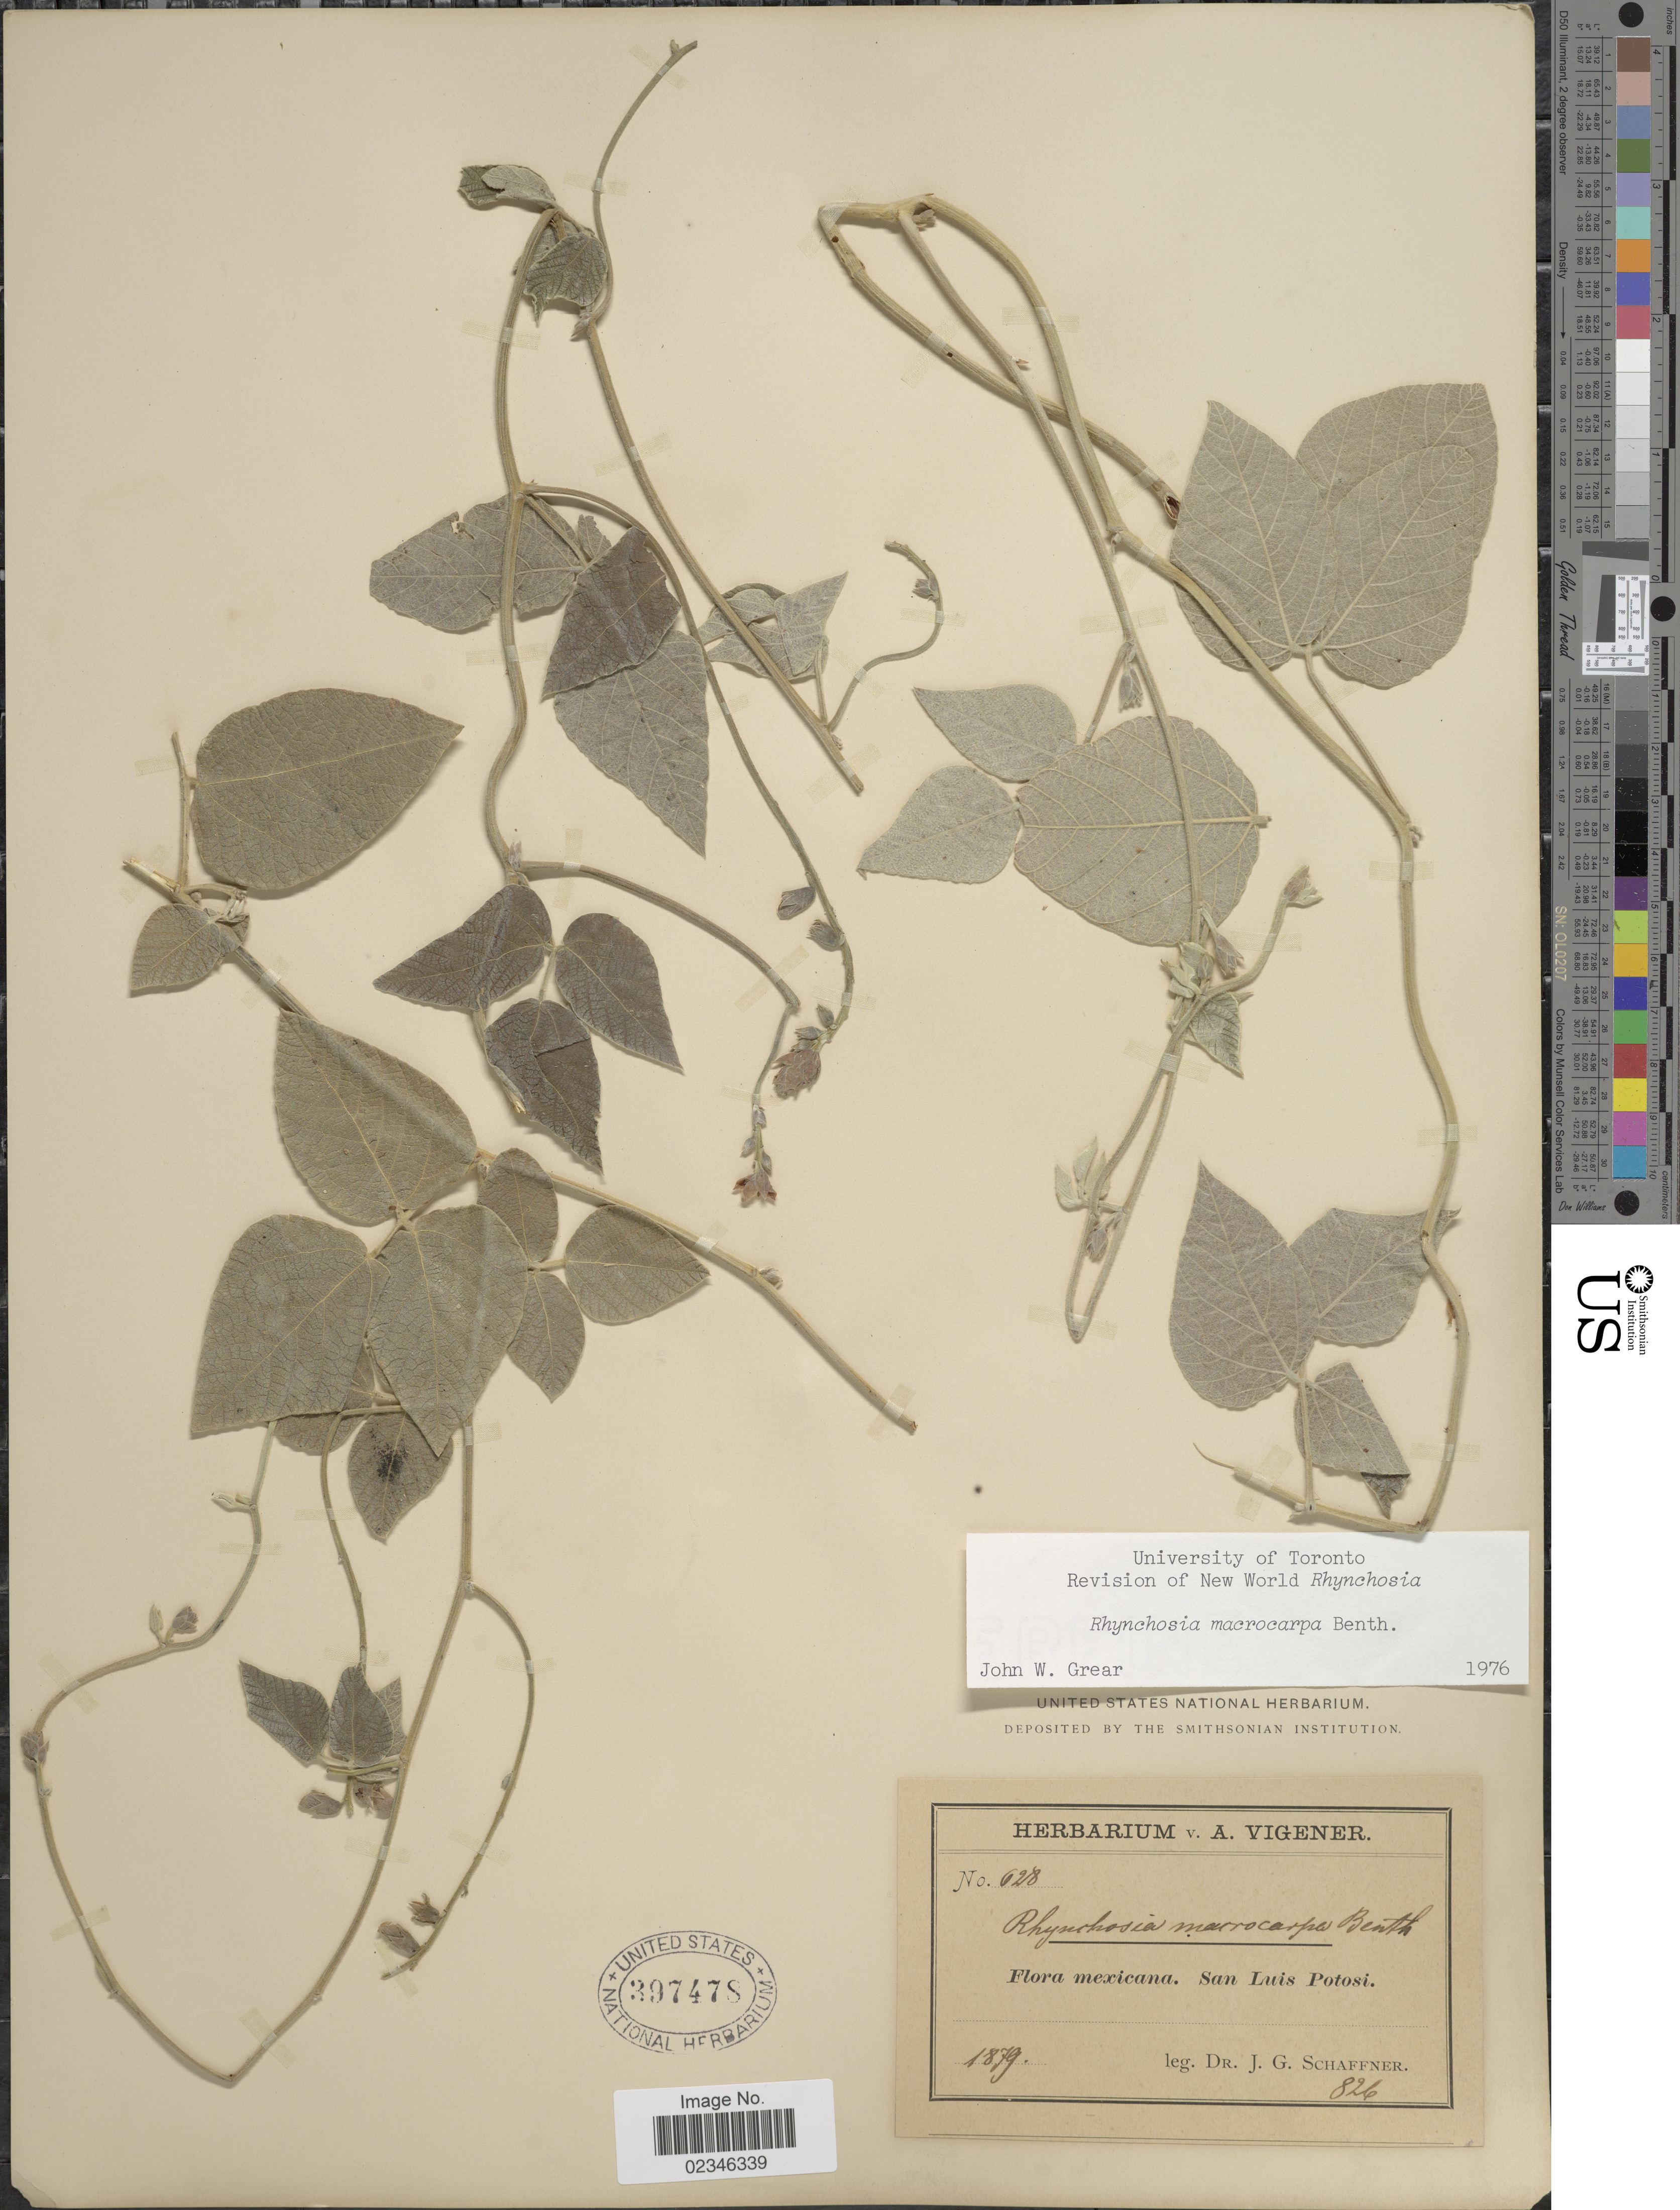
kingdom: Plantae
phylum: Tracheophyta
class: Magnoliopsida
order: Fabales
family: Fabaceae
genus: Rhynchosia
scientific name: Rhynchosia macrocarpa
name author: Benth.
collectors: J. G. Schaffner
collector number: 628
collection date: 1879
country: Mexico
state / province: San Luis Potosí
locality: Mexicana. San Luis Potosi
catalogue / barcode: US 397478